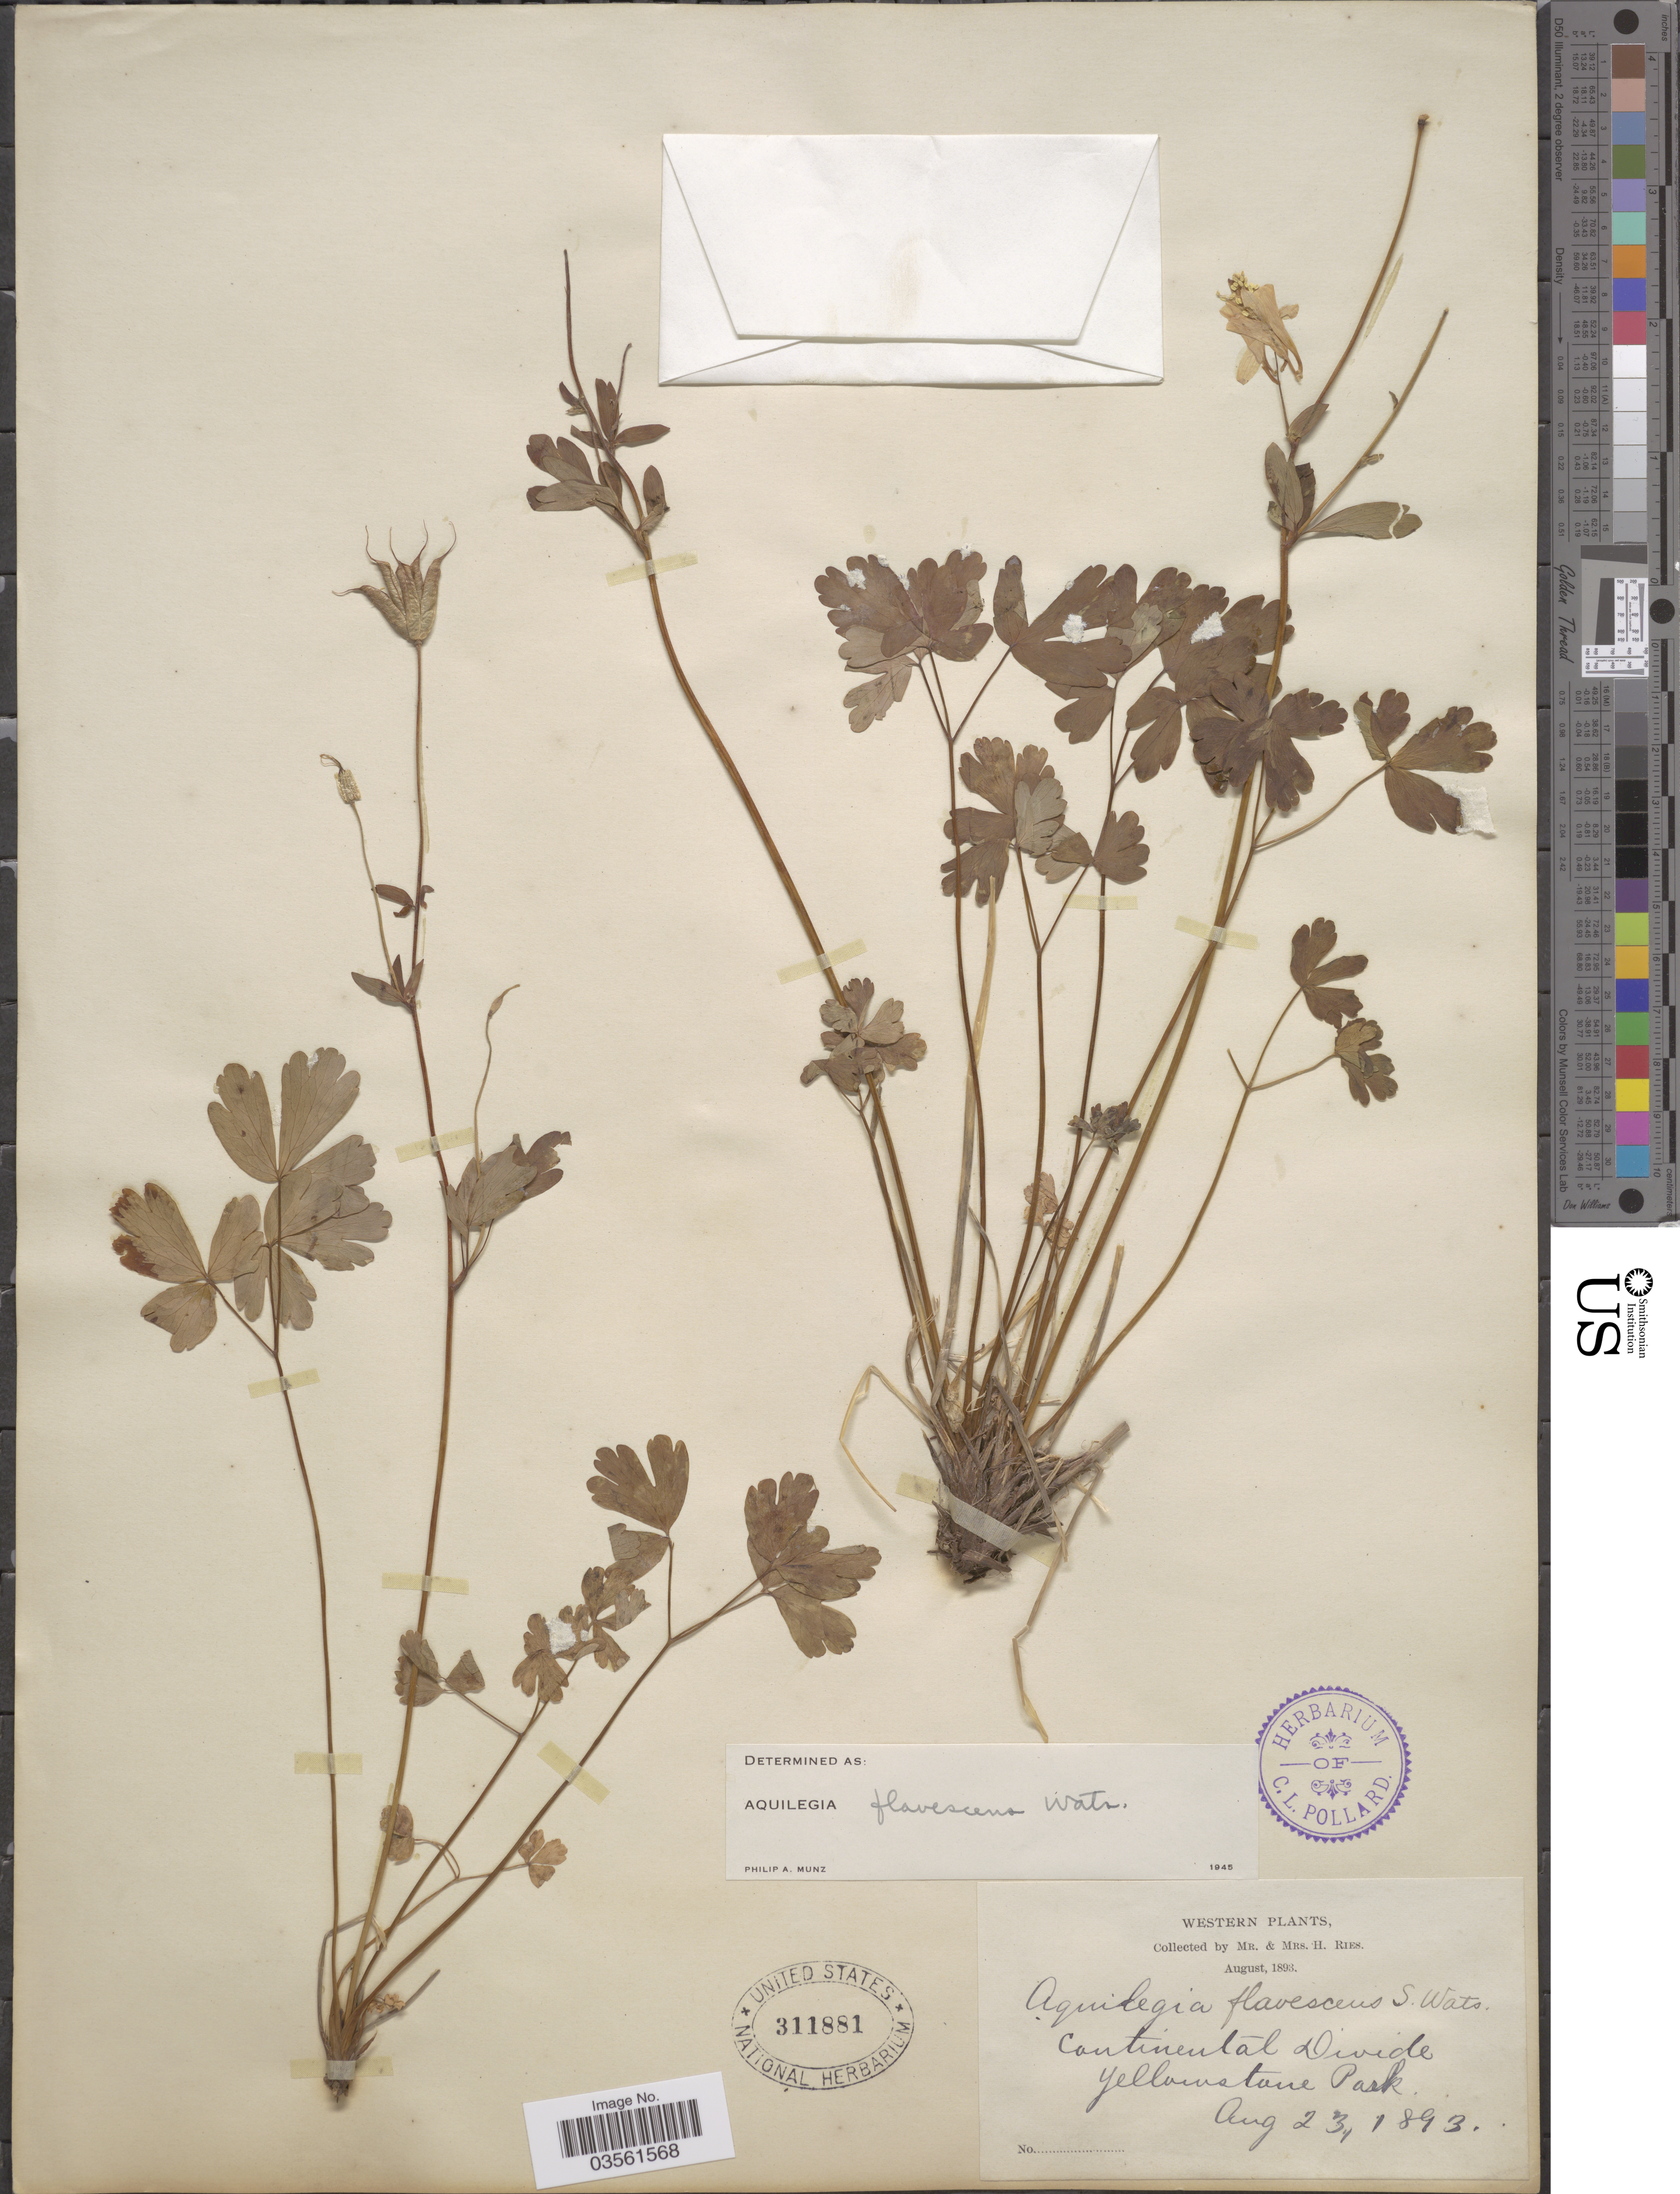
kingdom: Plantae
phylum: Tracheophyta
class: Magnoliopsida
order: Ranunculales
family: Ranunculaceae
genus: Aquilegia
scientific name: Aquilegia flavescens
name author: S. Watson in C. King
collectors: H. Ries & H. Ries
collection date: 1893-08-23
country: United States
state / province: Wyoming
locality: Western. Continental Divide. Yellowstone Park.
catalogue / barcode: US 311881